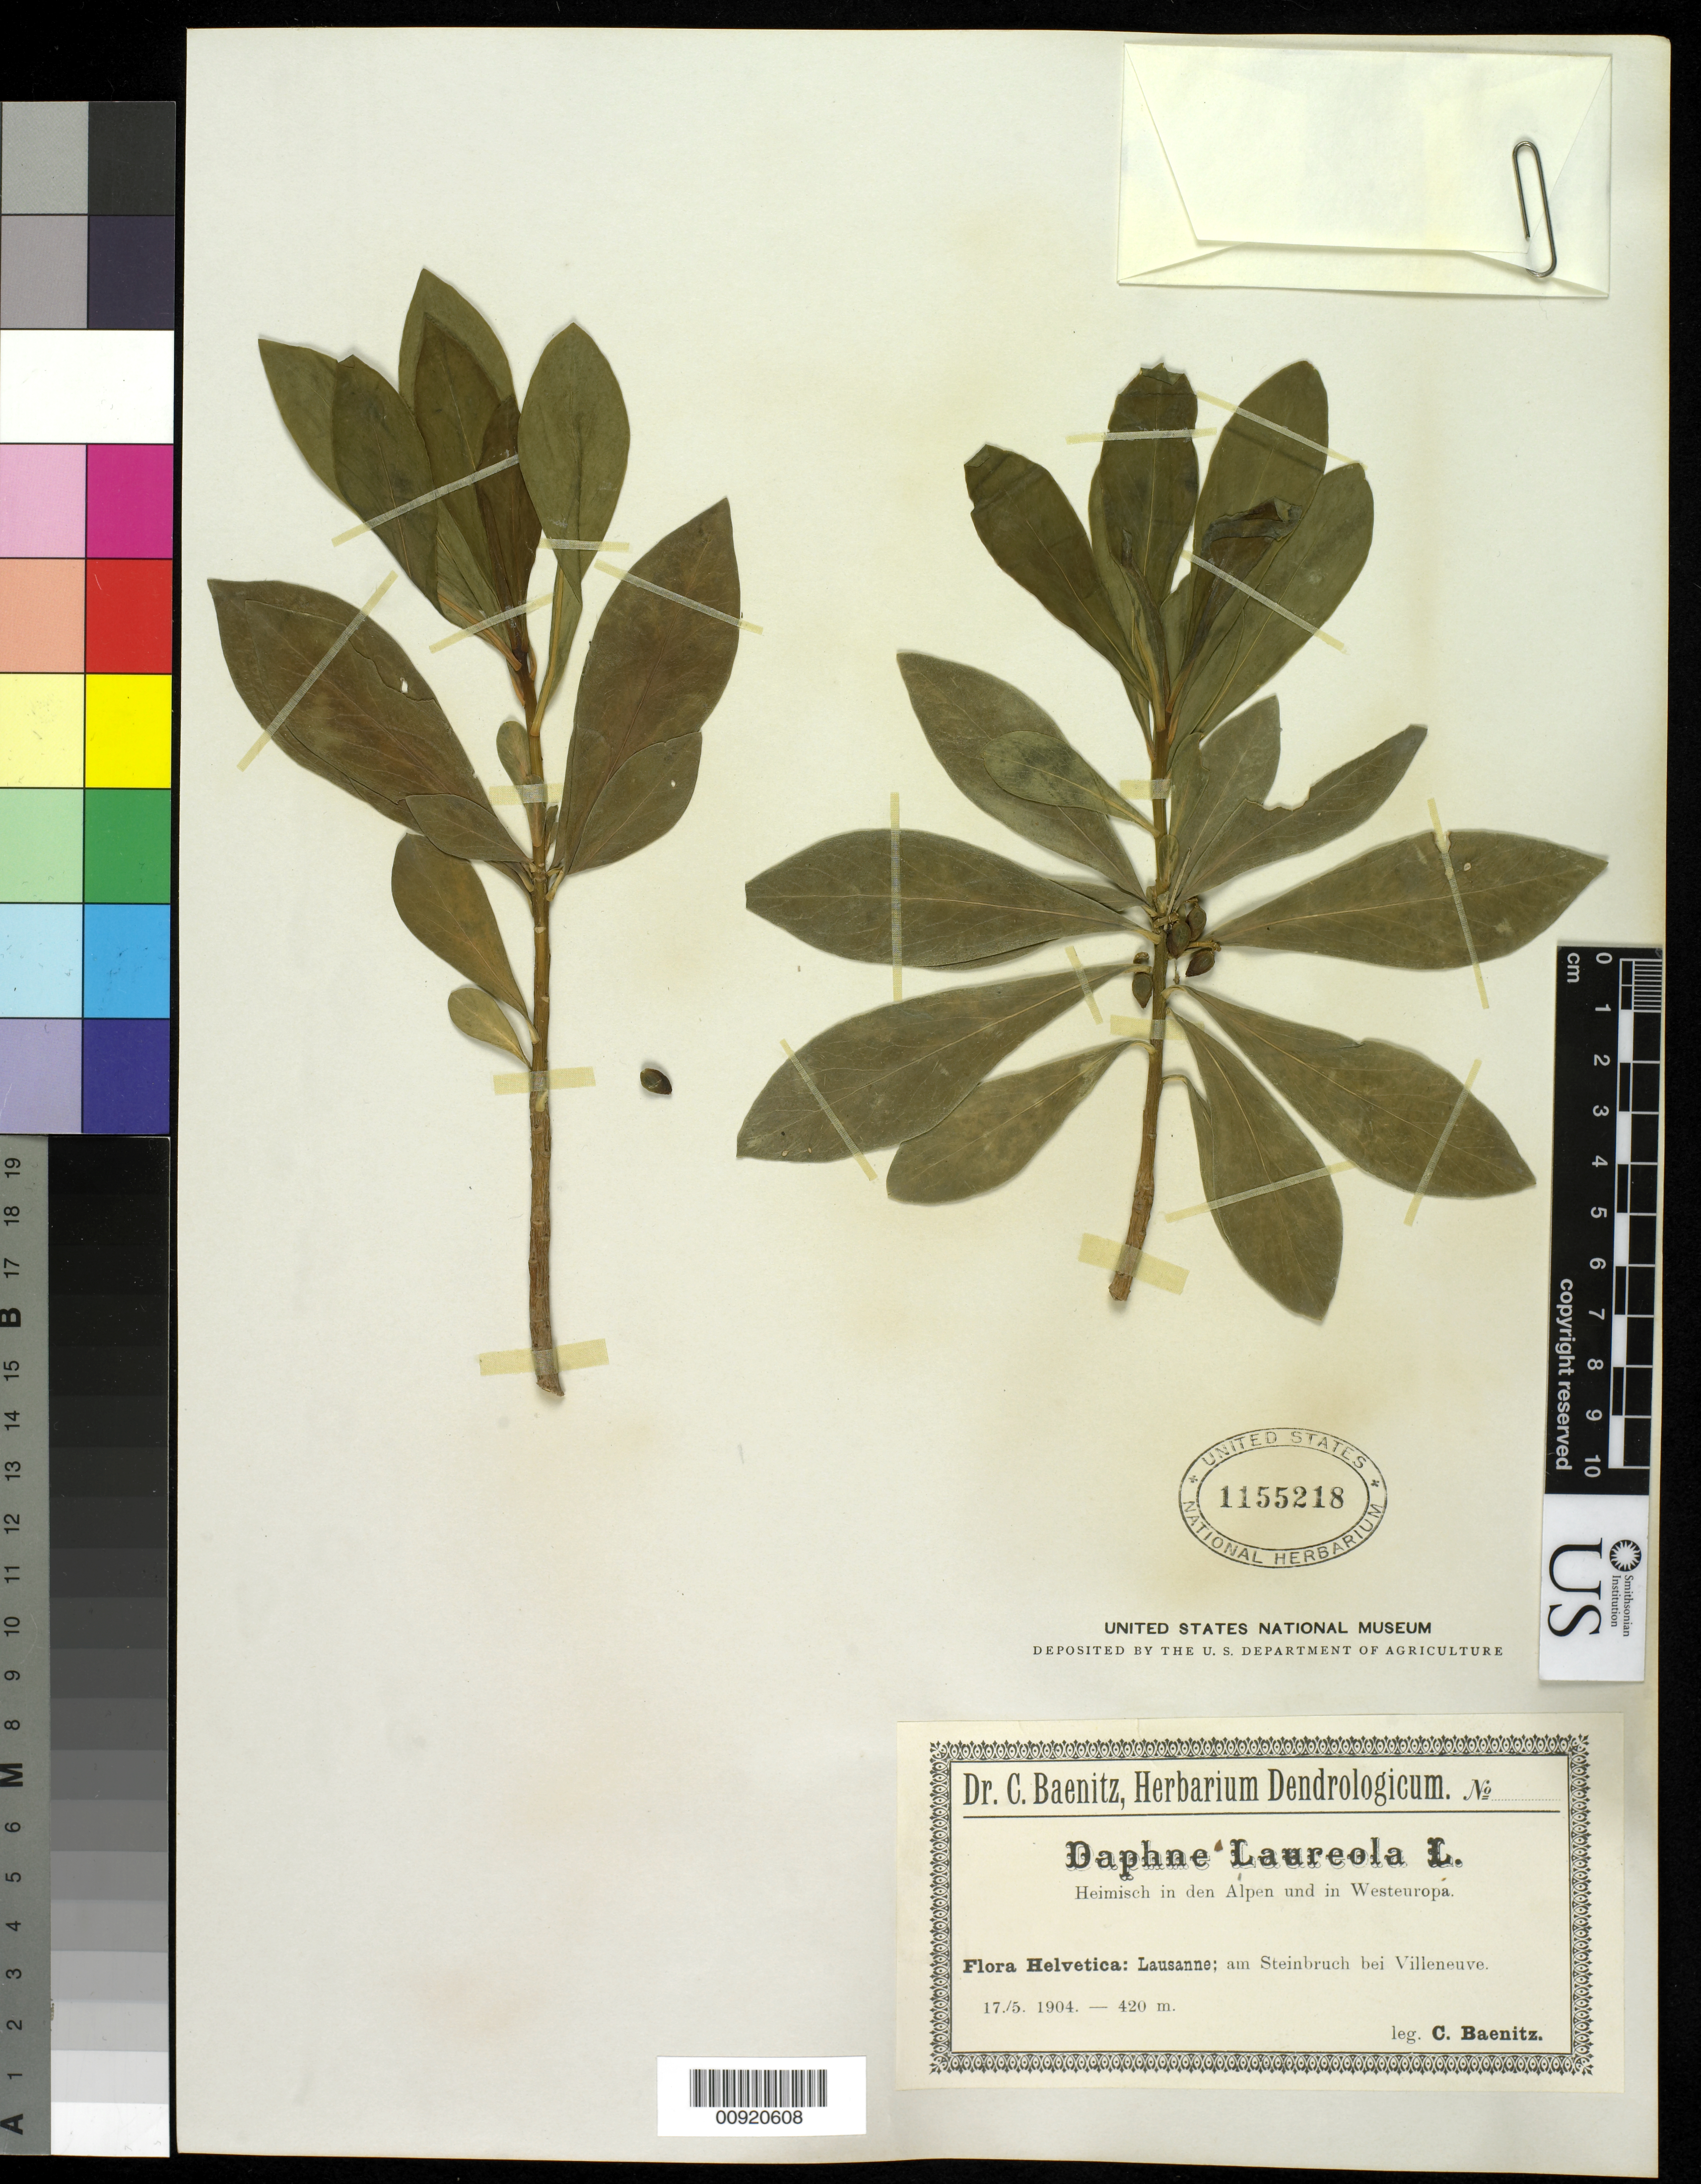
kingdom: Plantae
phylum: Tracheophyta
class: Magnoliopsida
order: Malvales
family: Thymelaeaceae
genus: Daphne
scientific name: Daphne laureola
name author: L.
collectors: C. G. Baenitz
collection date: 1904-05-17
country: Switzerland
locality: Lausanne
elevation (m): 420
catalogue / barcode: US 1155218